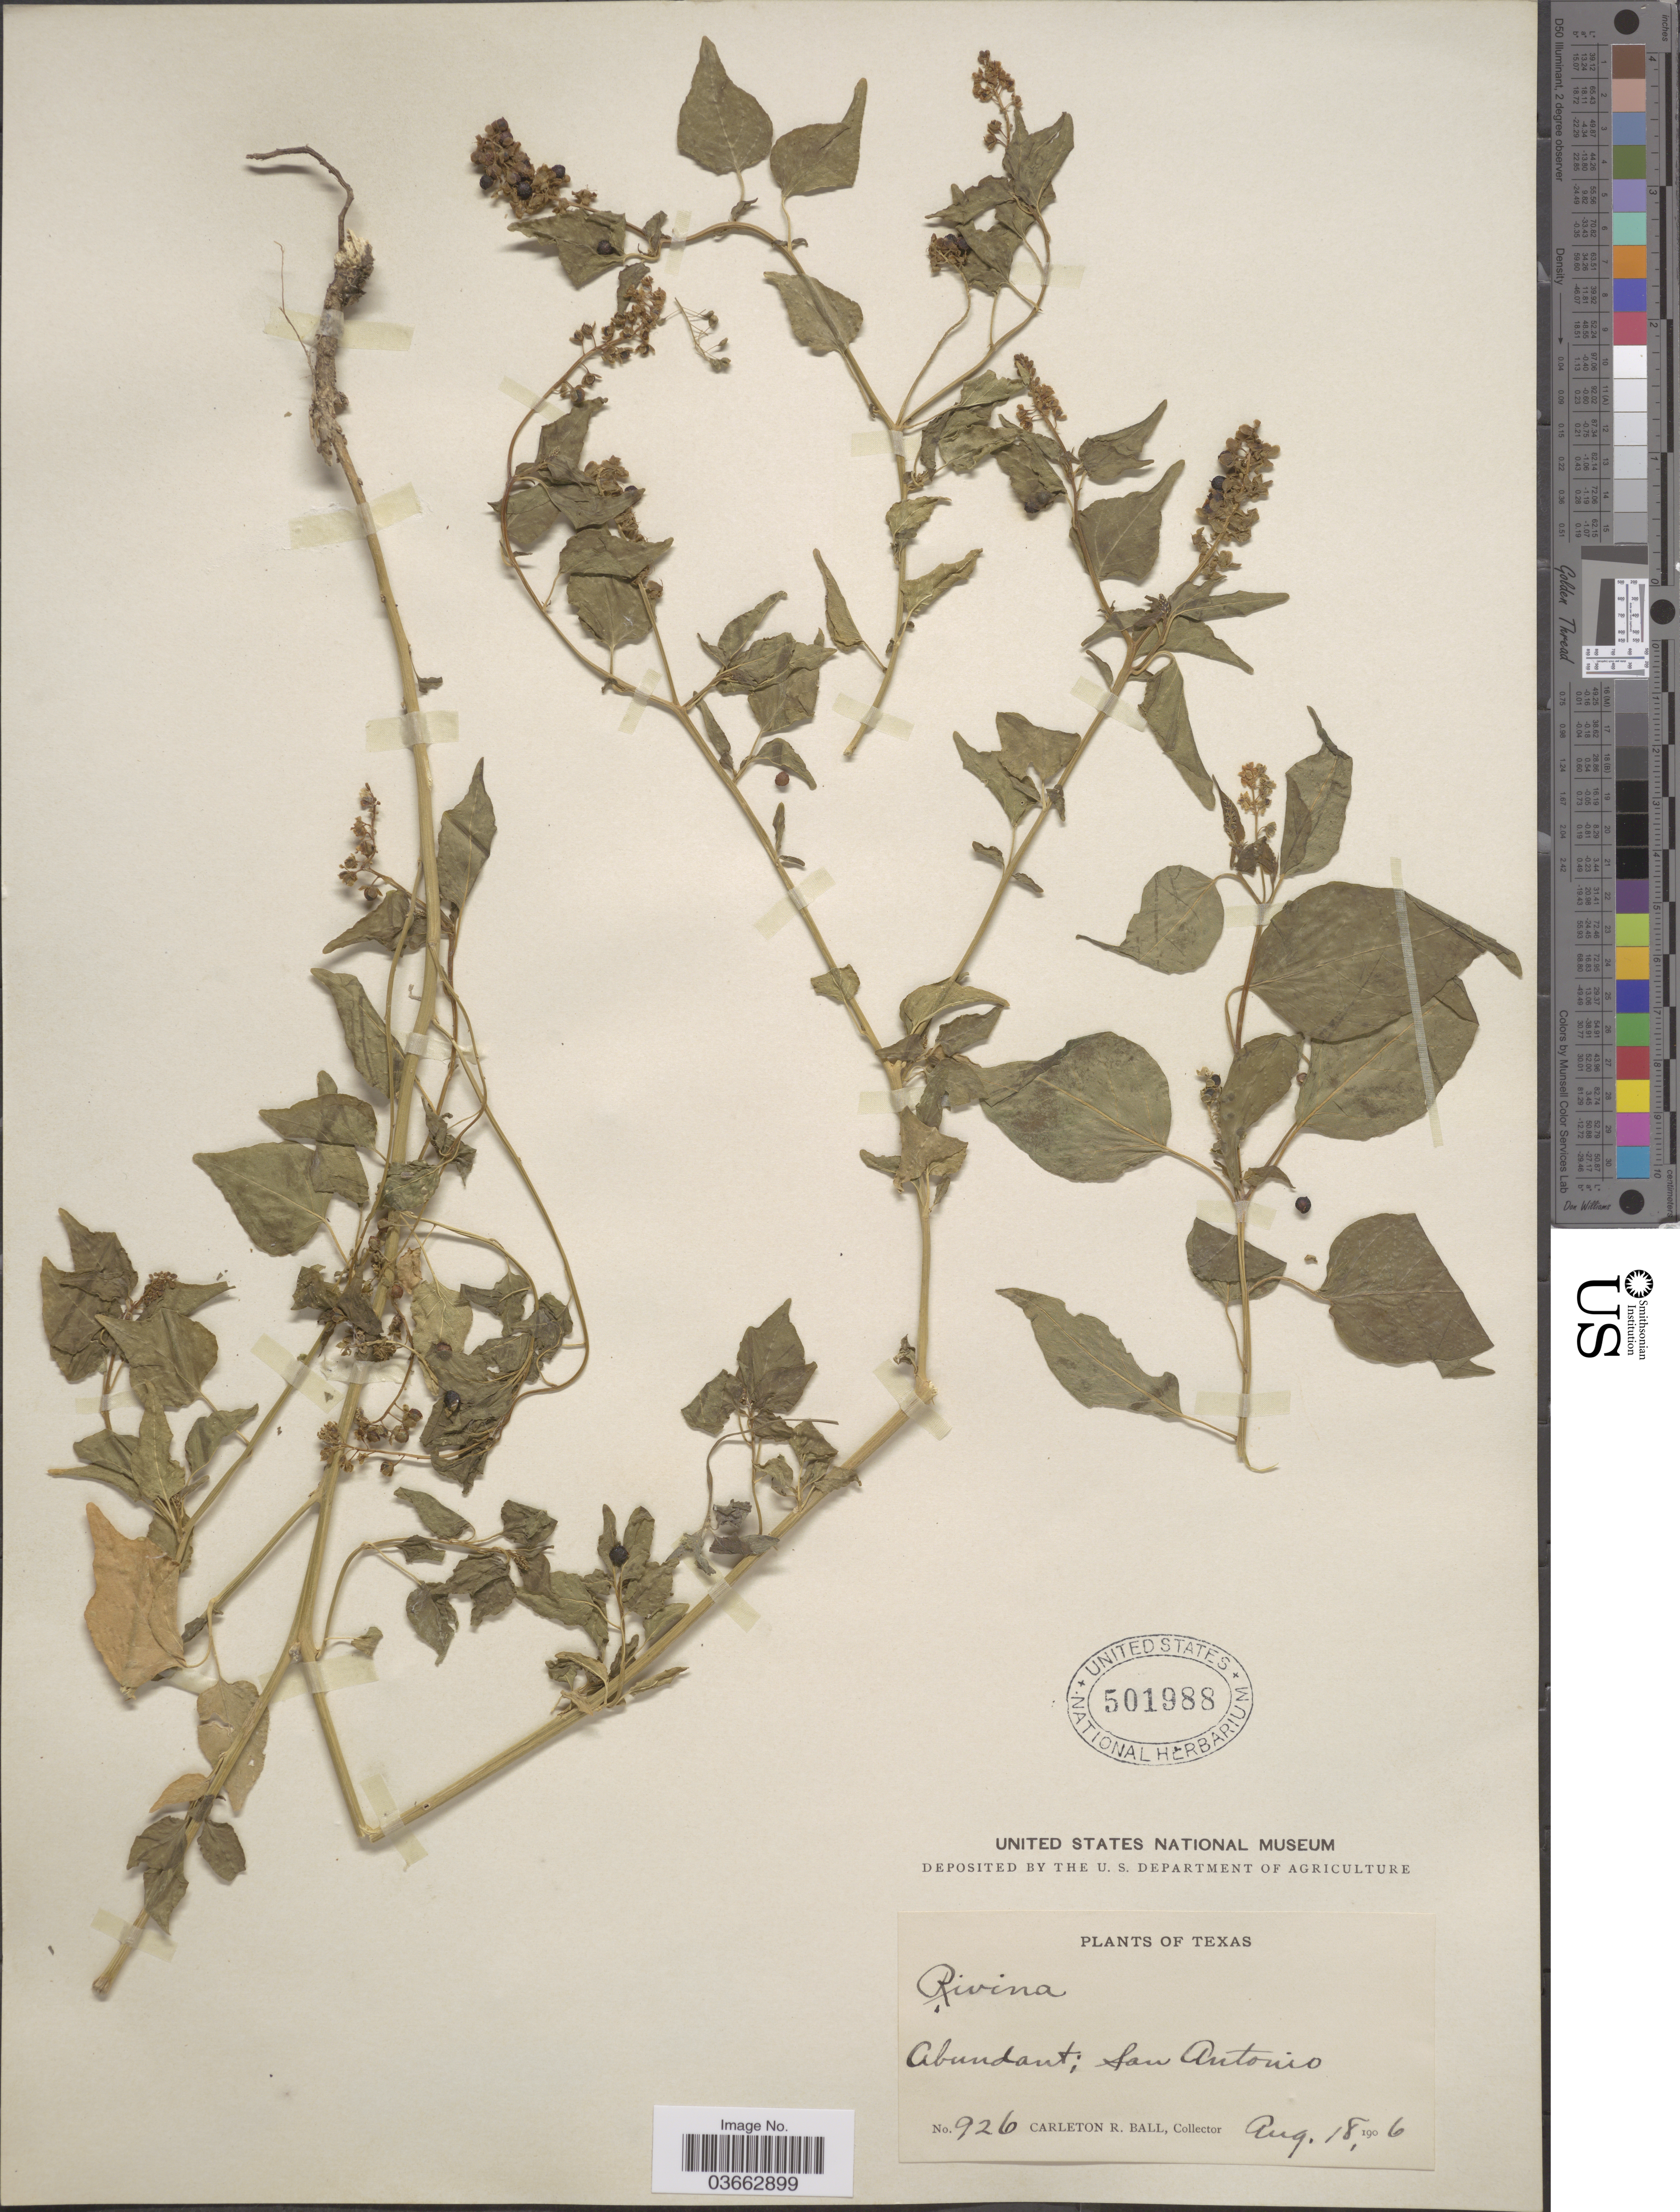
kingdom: Plantae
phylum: Tracheophyta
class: Magnoliopsida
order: Caryophyllales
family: Phytolaccaceae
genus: Rivina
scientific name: Rivina humilis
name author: L.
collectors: C. R. Ball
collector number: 926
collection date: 1906-08-18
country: United States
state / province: Texas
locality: San Antonio.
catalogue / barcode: US 501988